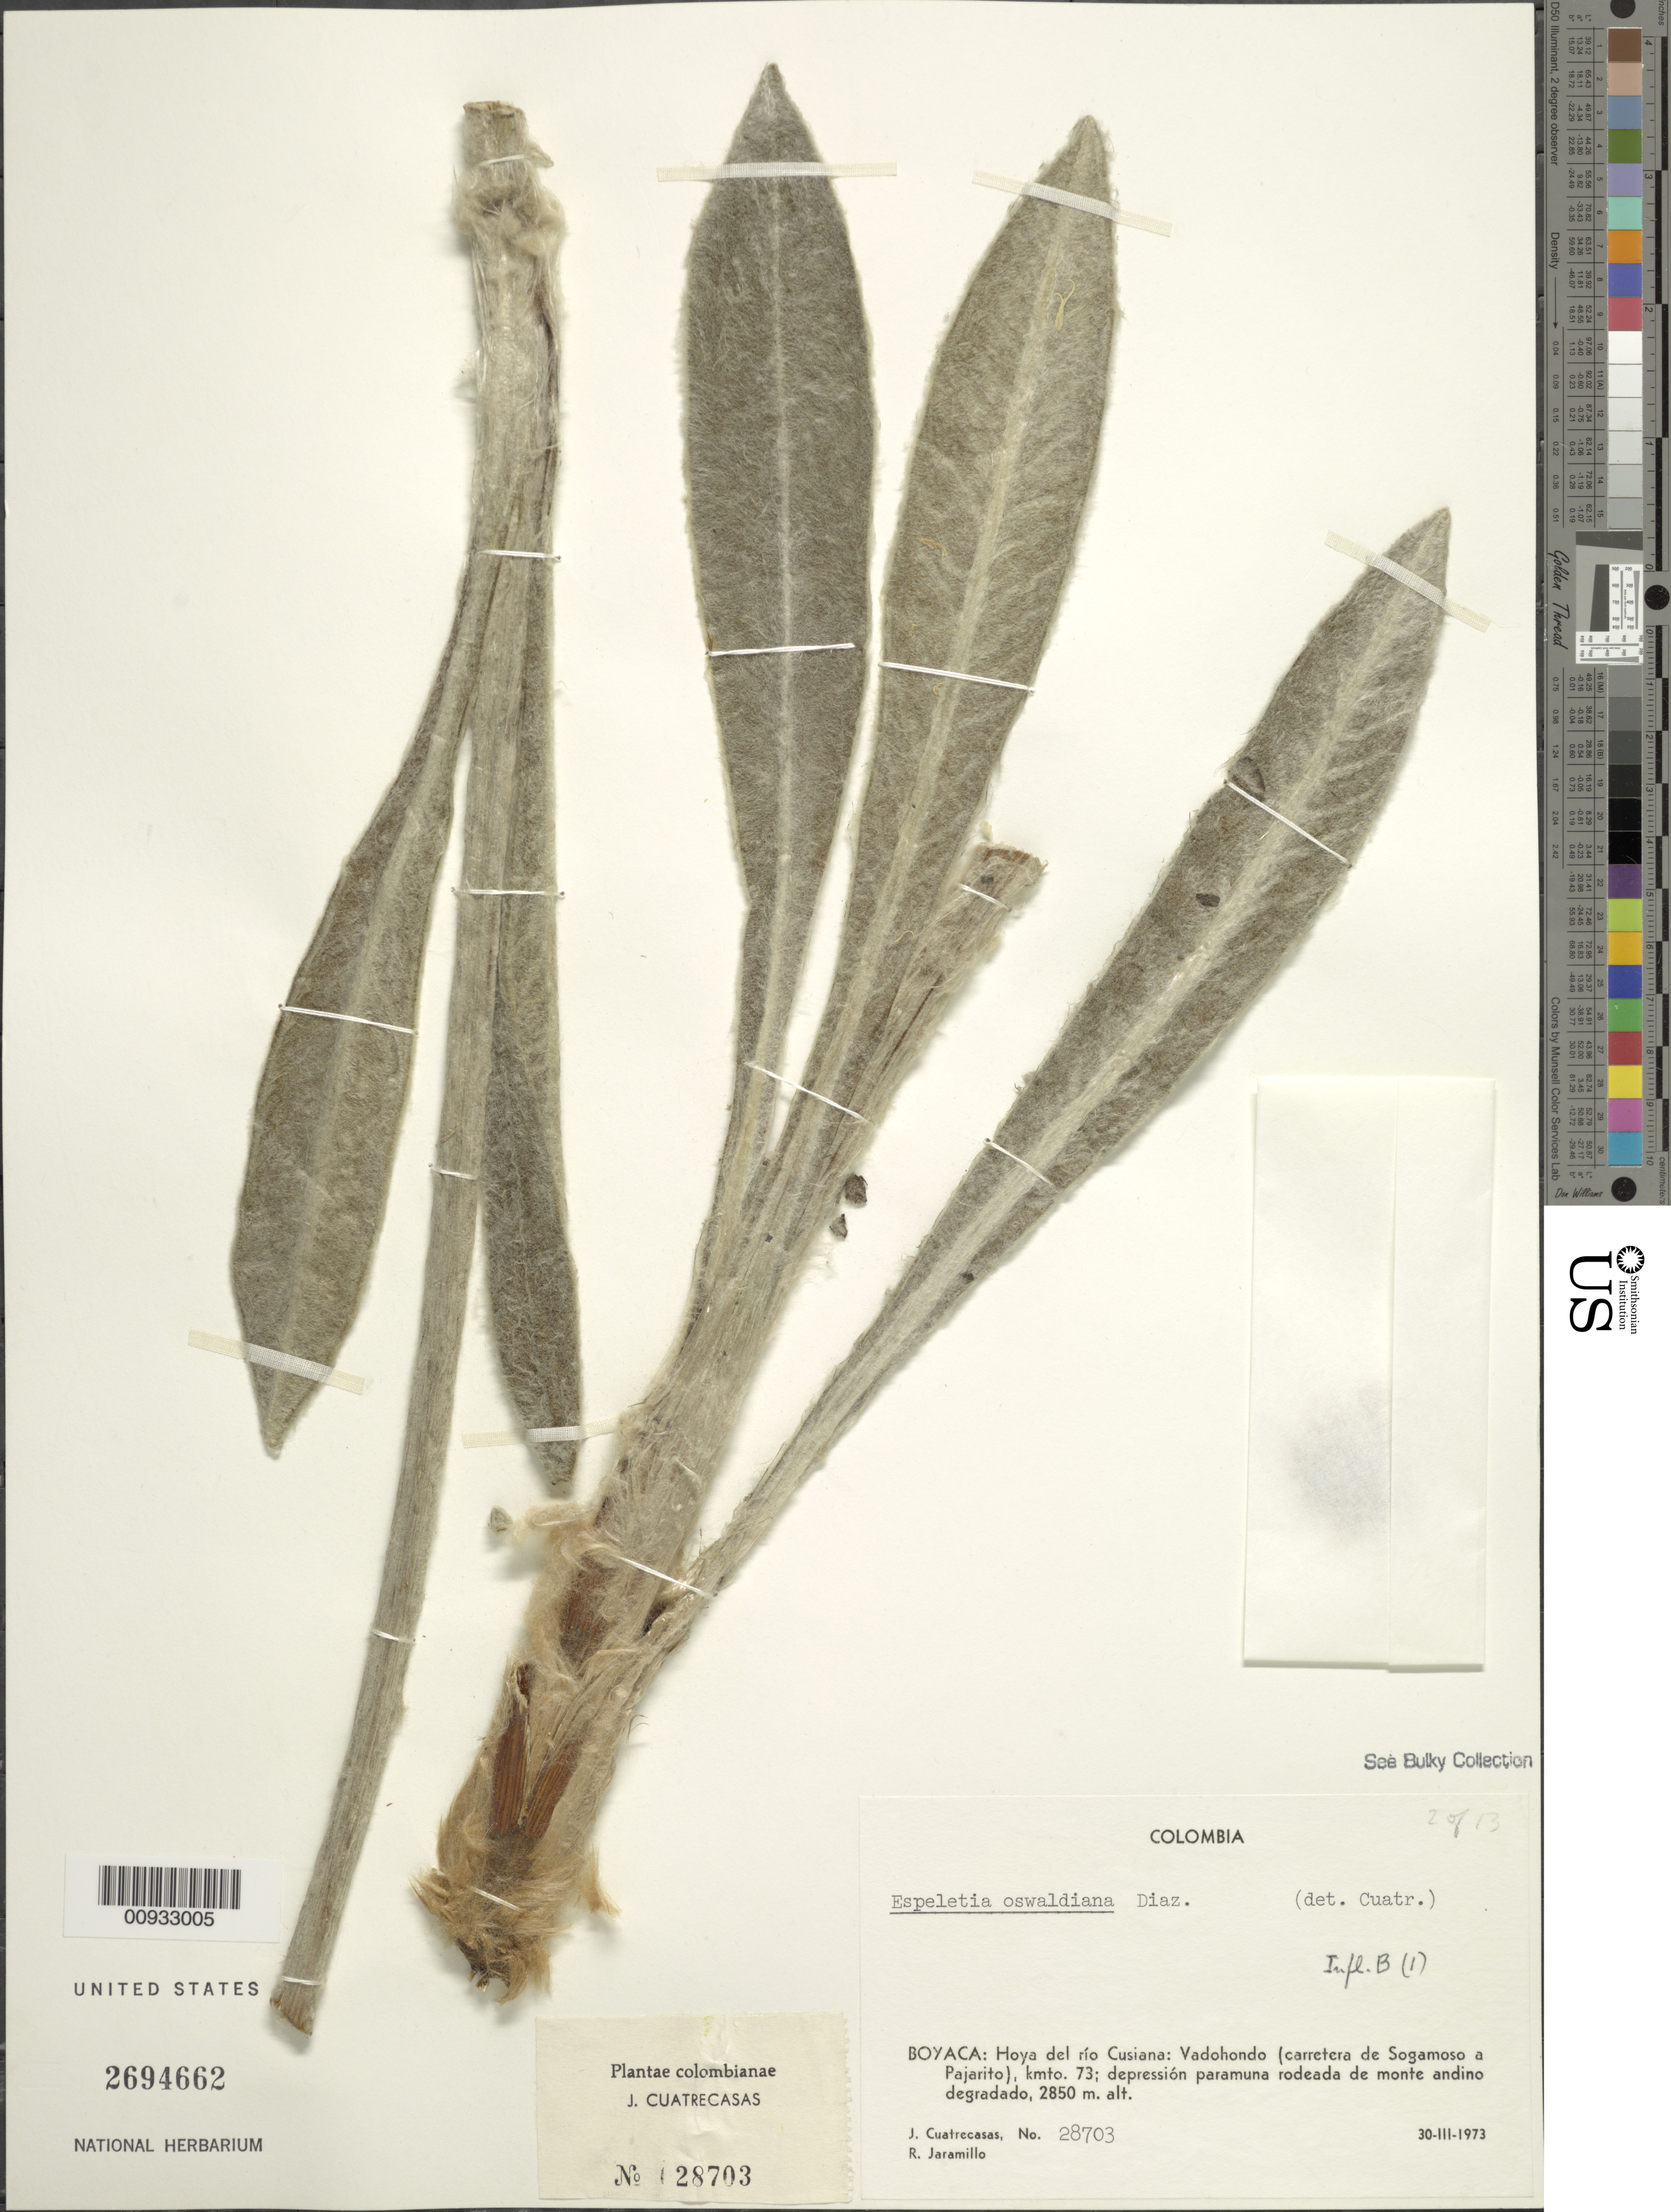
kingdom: Plantae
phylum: Tracheophyta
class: Magnoliopsida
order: Asterales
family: Asteraceae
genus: Espeletia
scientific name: Espeletia oswaldiana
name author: S. Díaz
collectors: J. Cuatrecasas & R. Jaramillo M.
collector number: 28703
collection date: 1973-03-30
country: Colombia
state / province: Boyacá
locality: Hoya del rio Cusiana, Vadohondo (carretera de Sogamoso a Pajarito), kmto. 73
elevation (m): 2850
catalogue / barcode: US 2694662